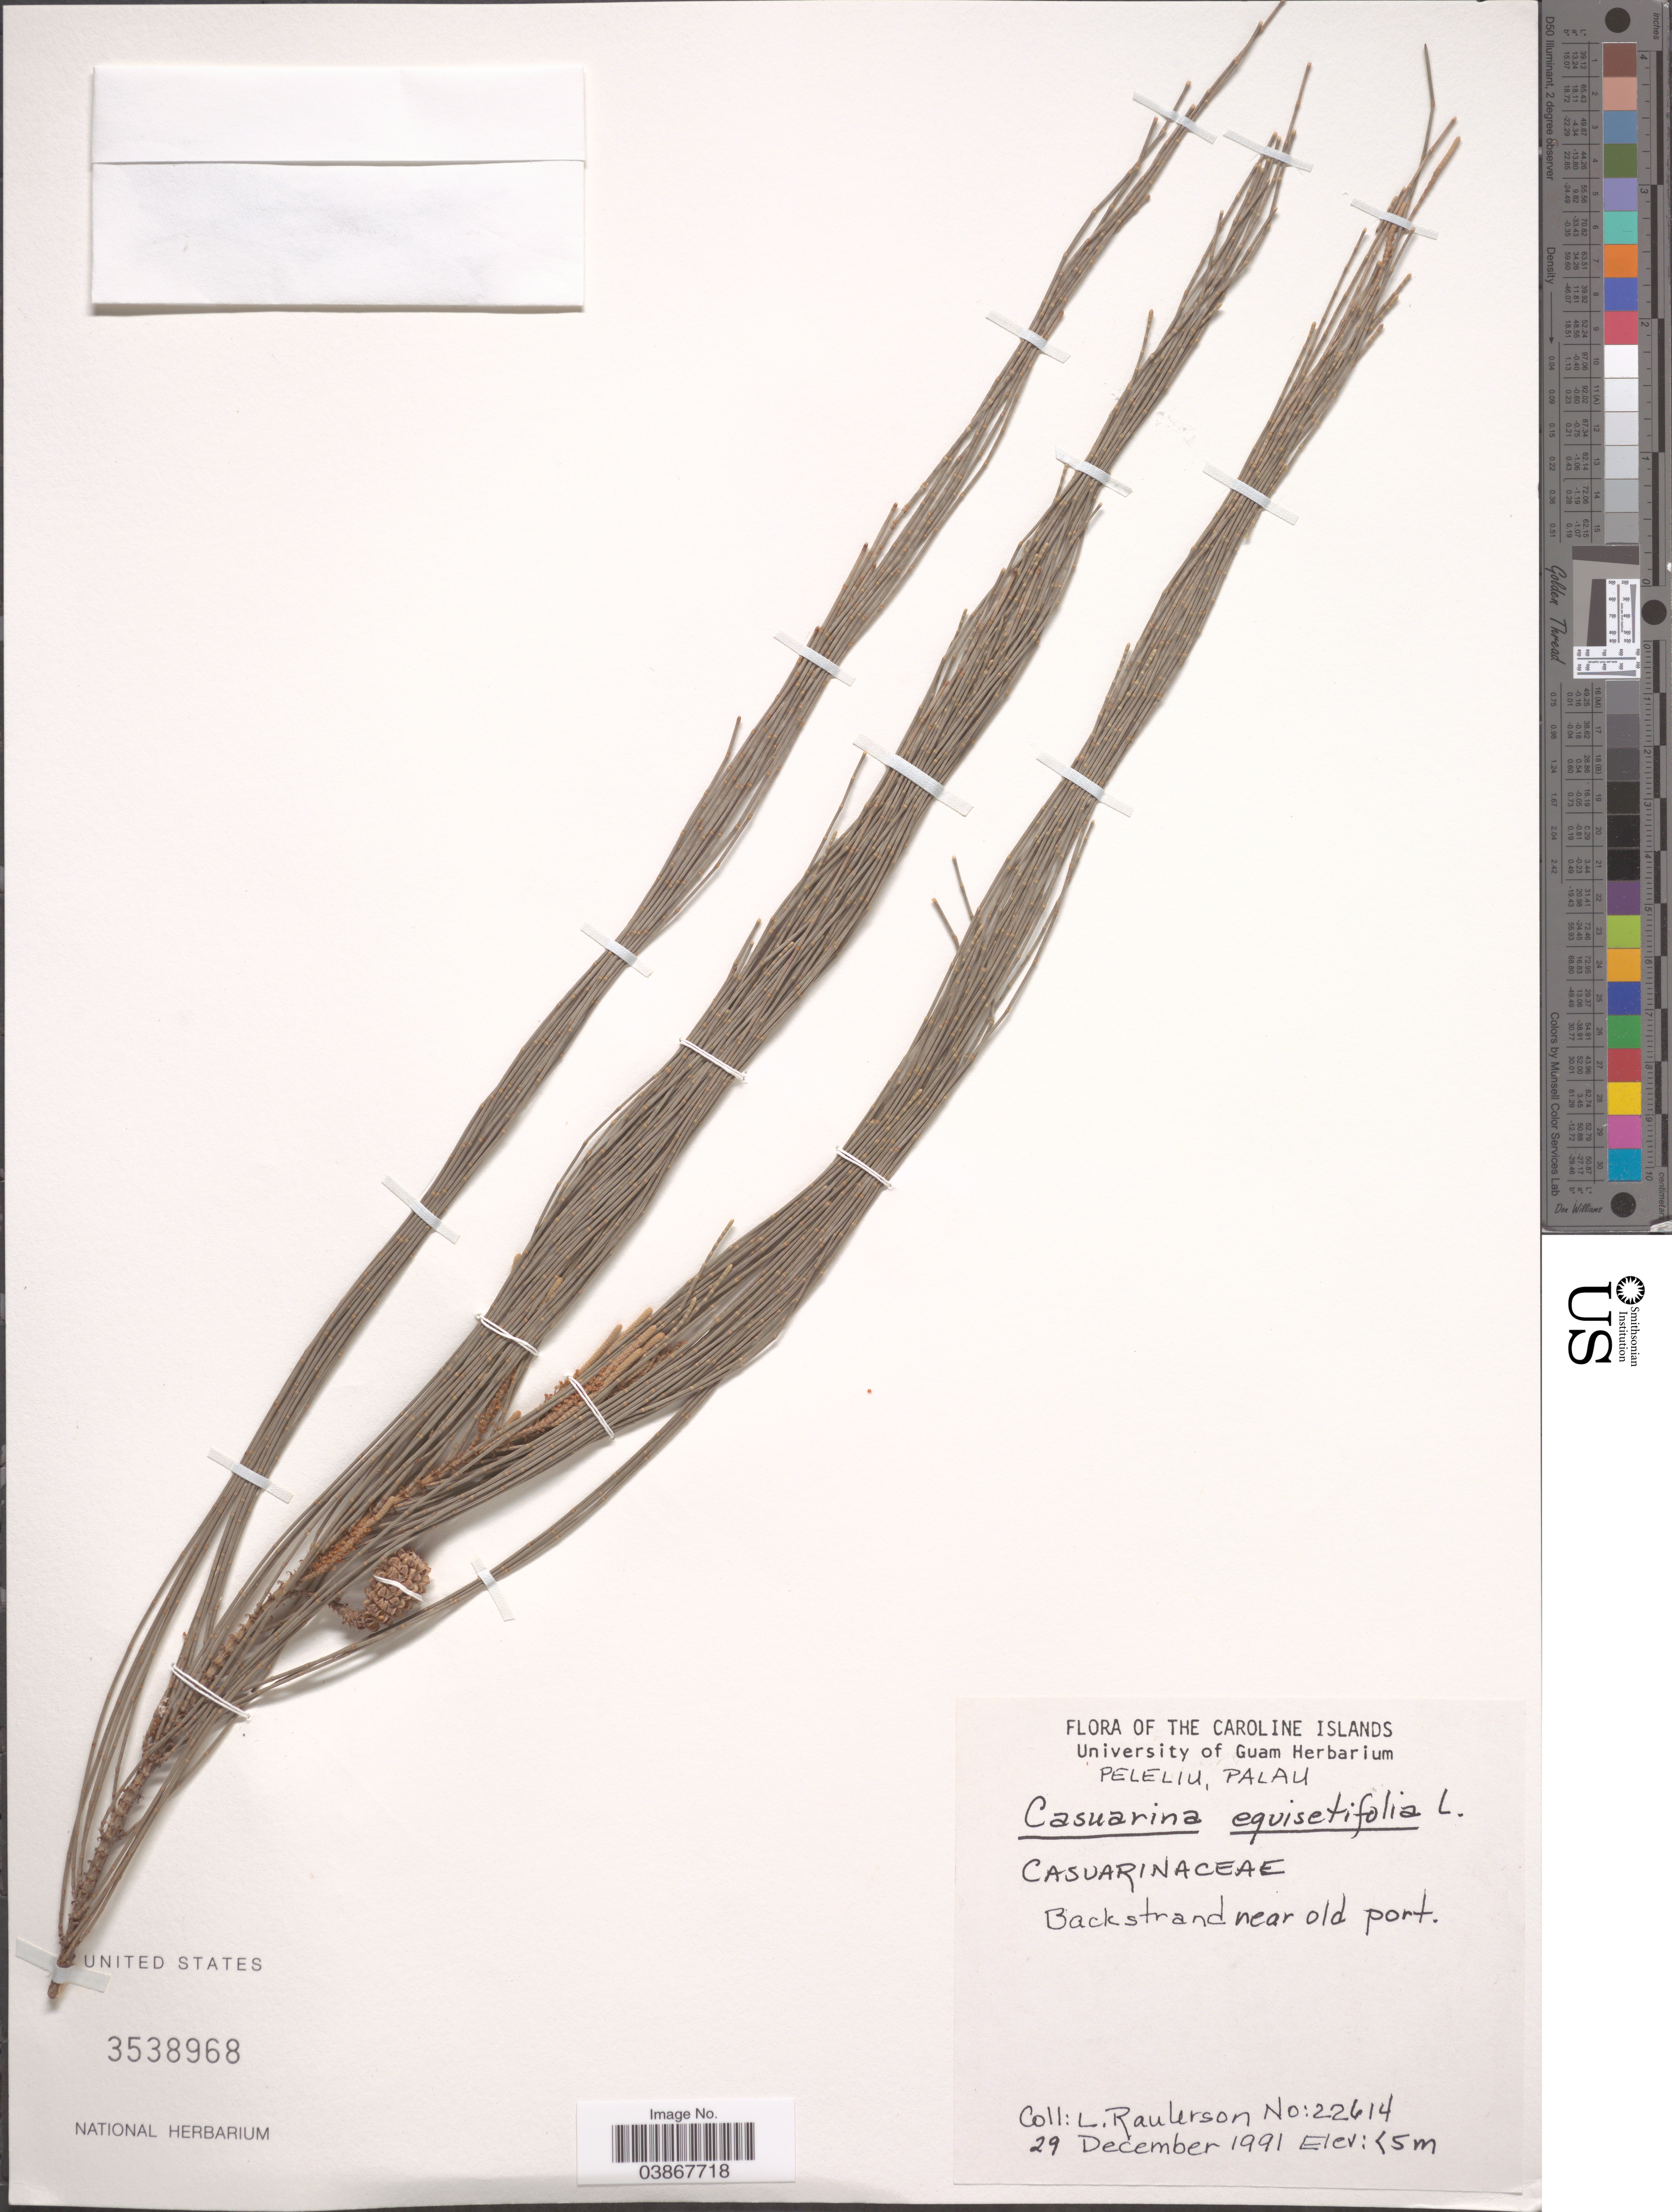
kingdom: Plantae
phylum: Tracheophyta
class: Magnoliopsida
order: Fagales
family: Casuarinaceae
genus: Casuarina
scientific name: Casuarina equisetifolia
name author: L.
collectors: L. Raulerson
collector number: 22614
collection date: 1991-12-29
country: Palau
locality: Caroline Islands. Peleliu, Palau. Backstrand near old port.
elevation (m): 5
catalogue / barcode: US 3538968